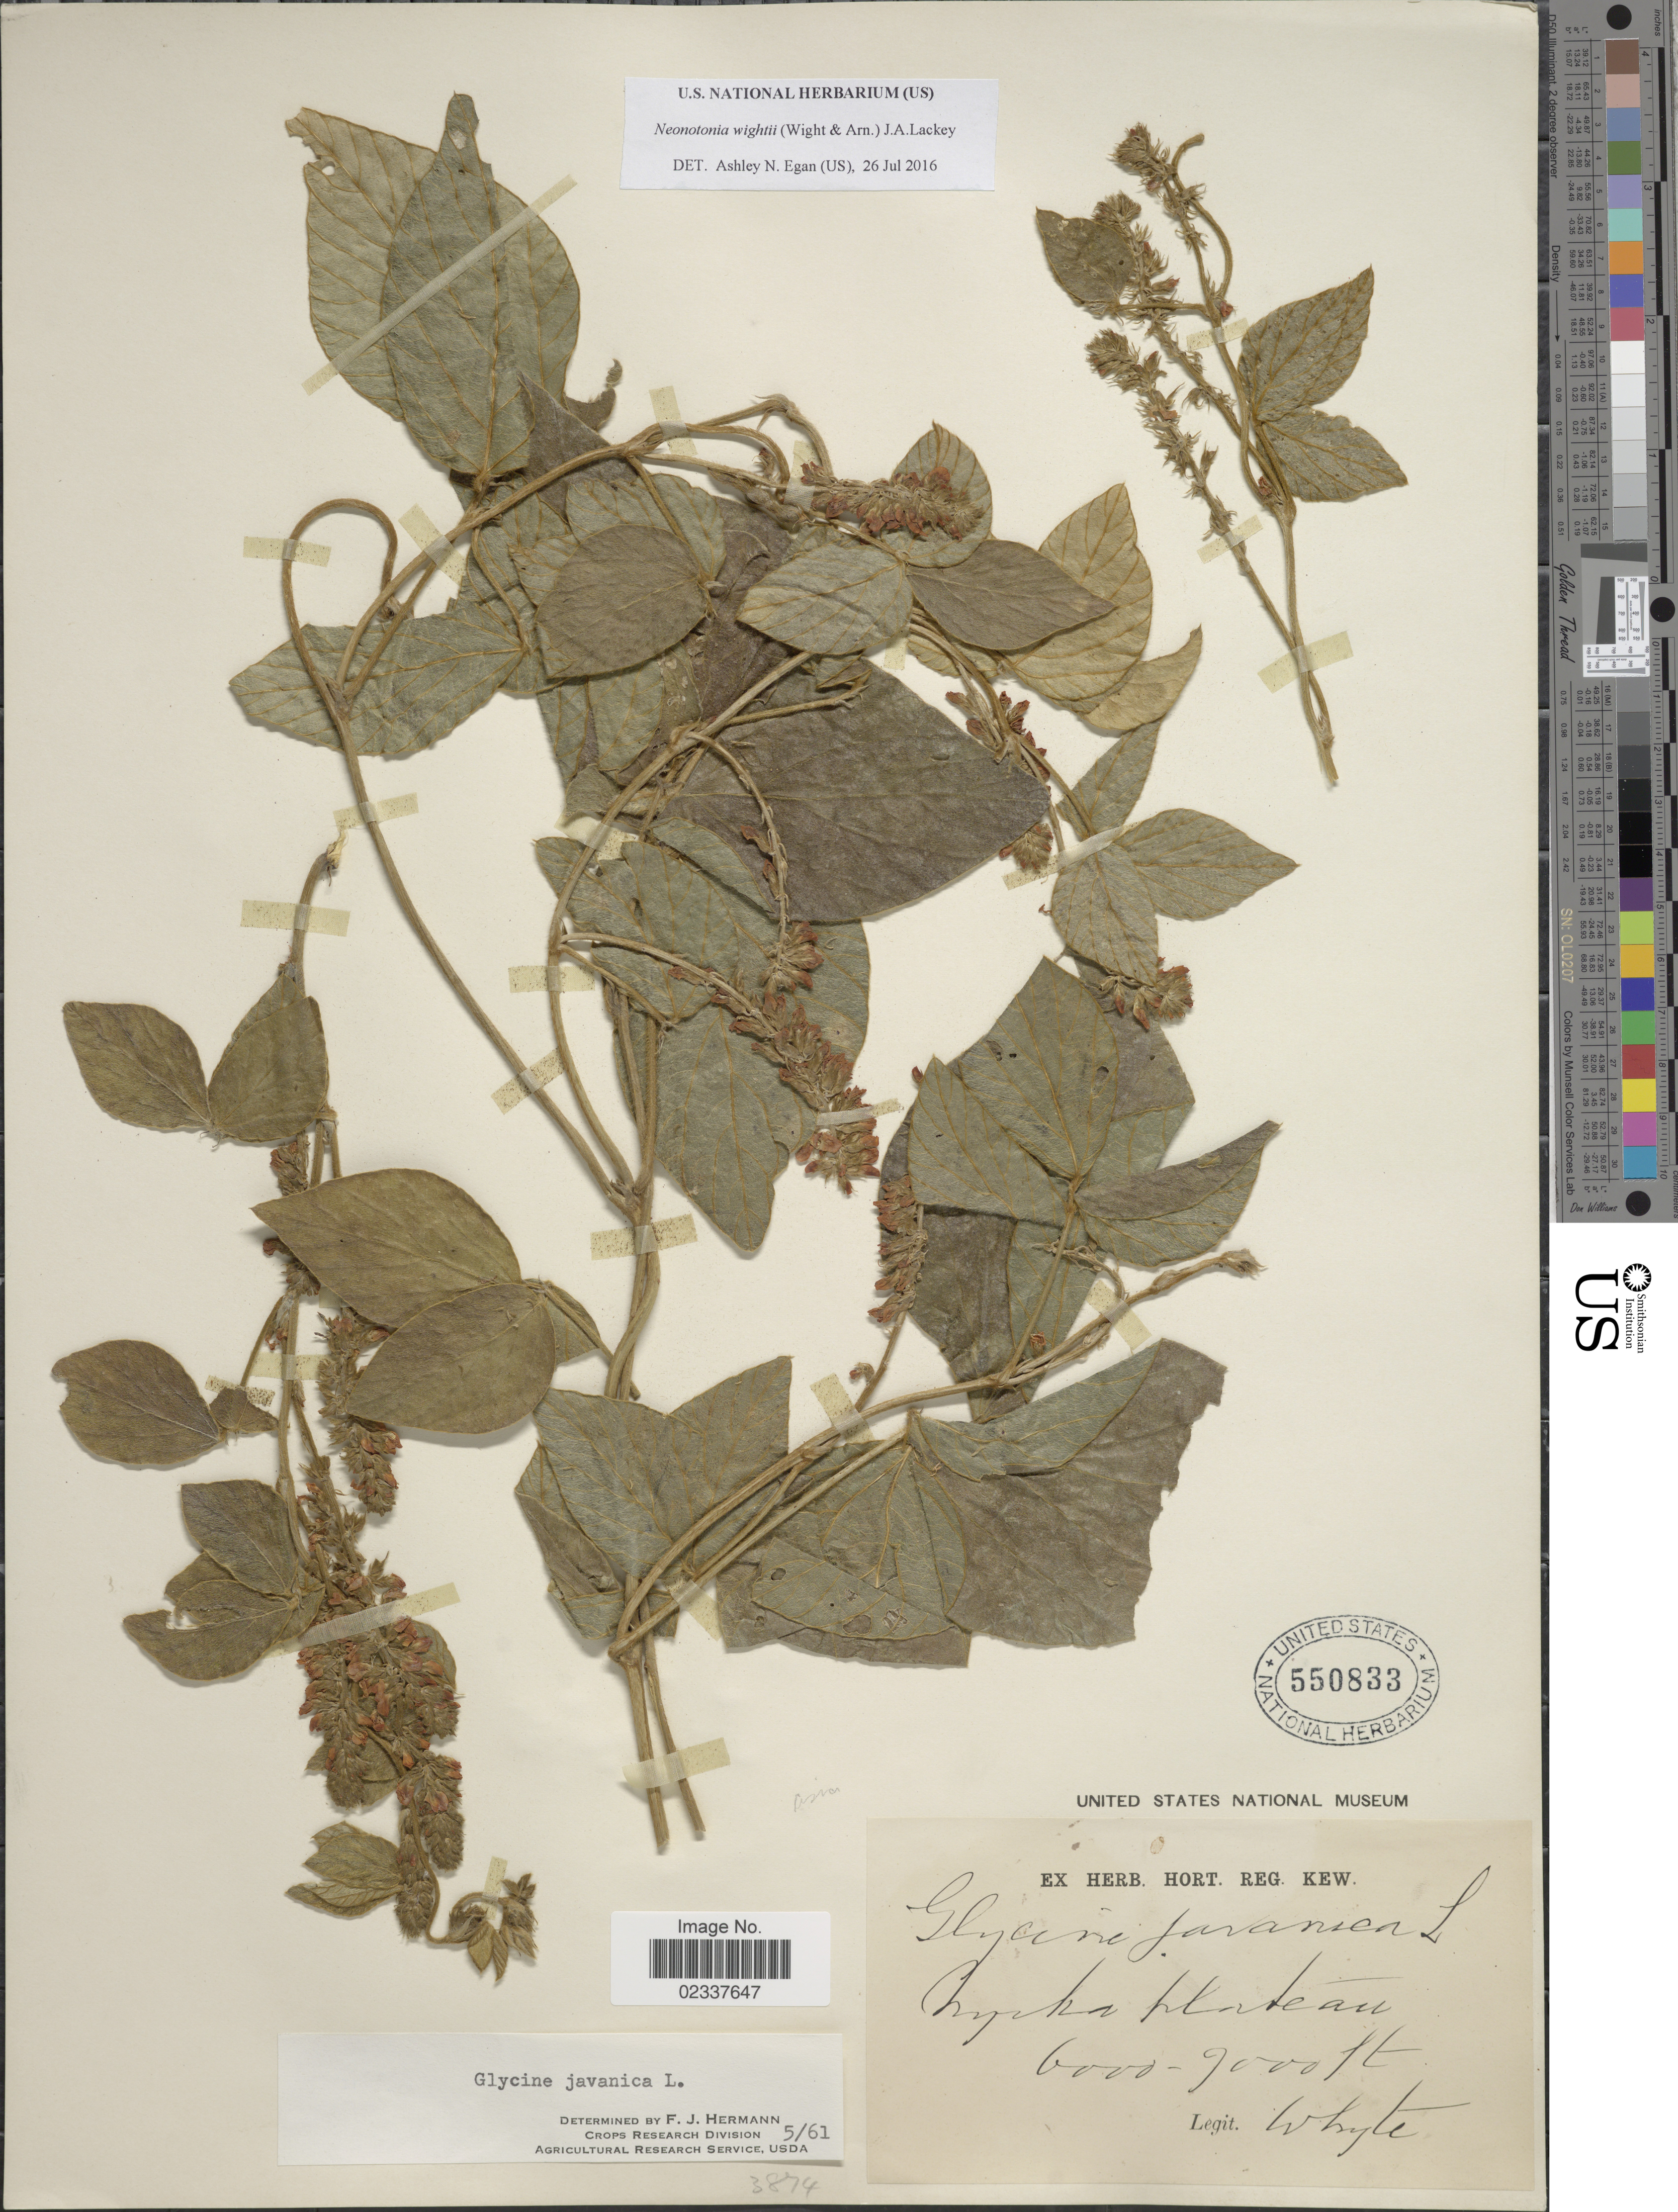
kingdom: Plantae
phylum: Tracheophyta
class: Magnoliopsida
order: Fabales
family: Fabaceae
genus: Neonotonia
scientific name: Neonotonia wightii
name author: (Arn.) J.A. Lackey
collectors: A. Whyte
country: Malawi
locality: Nyika Plateau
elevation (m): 1829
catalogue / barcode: US 550833